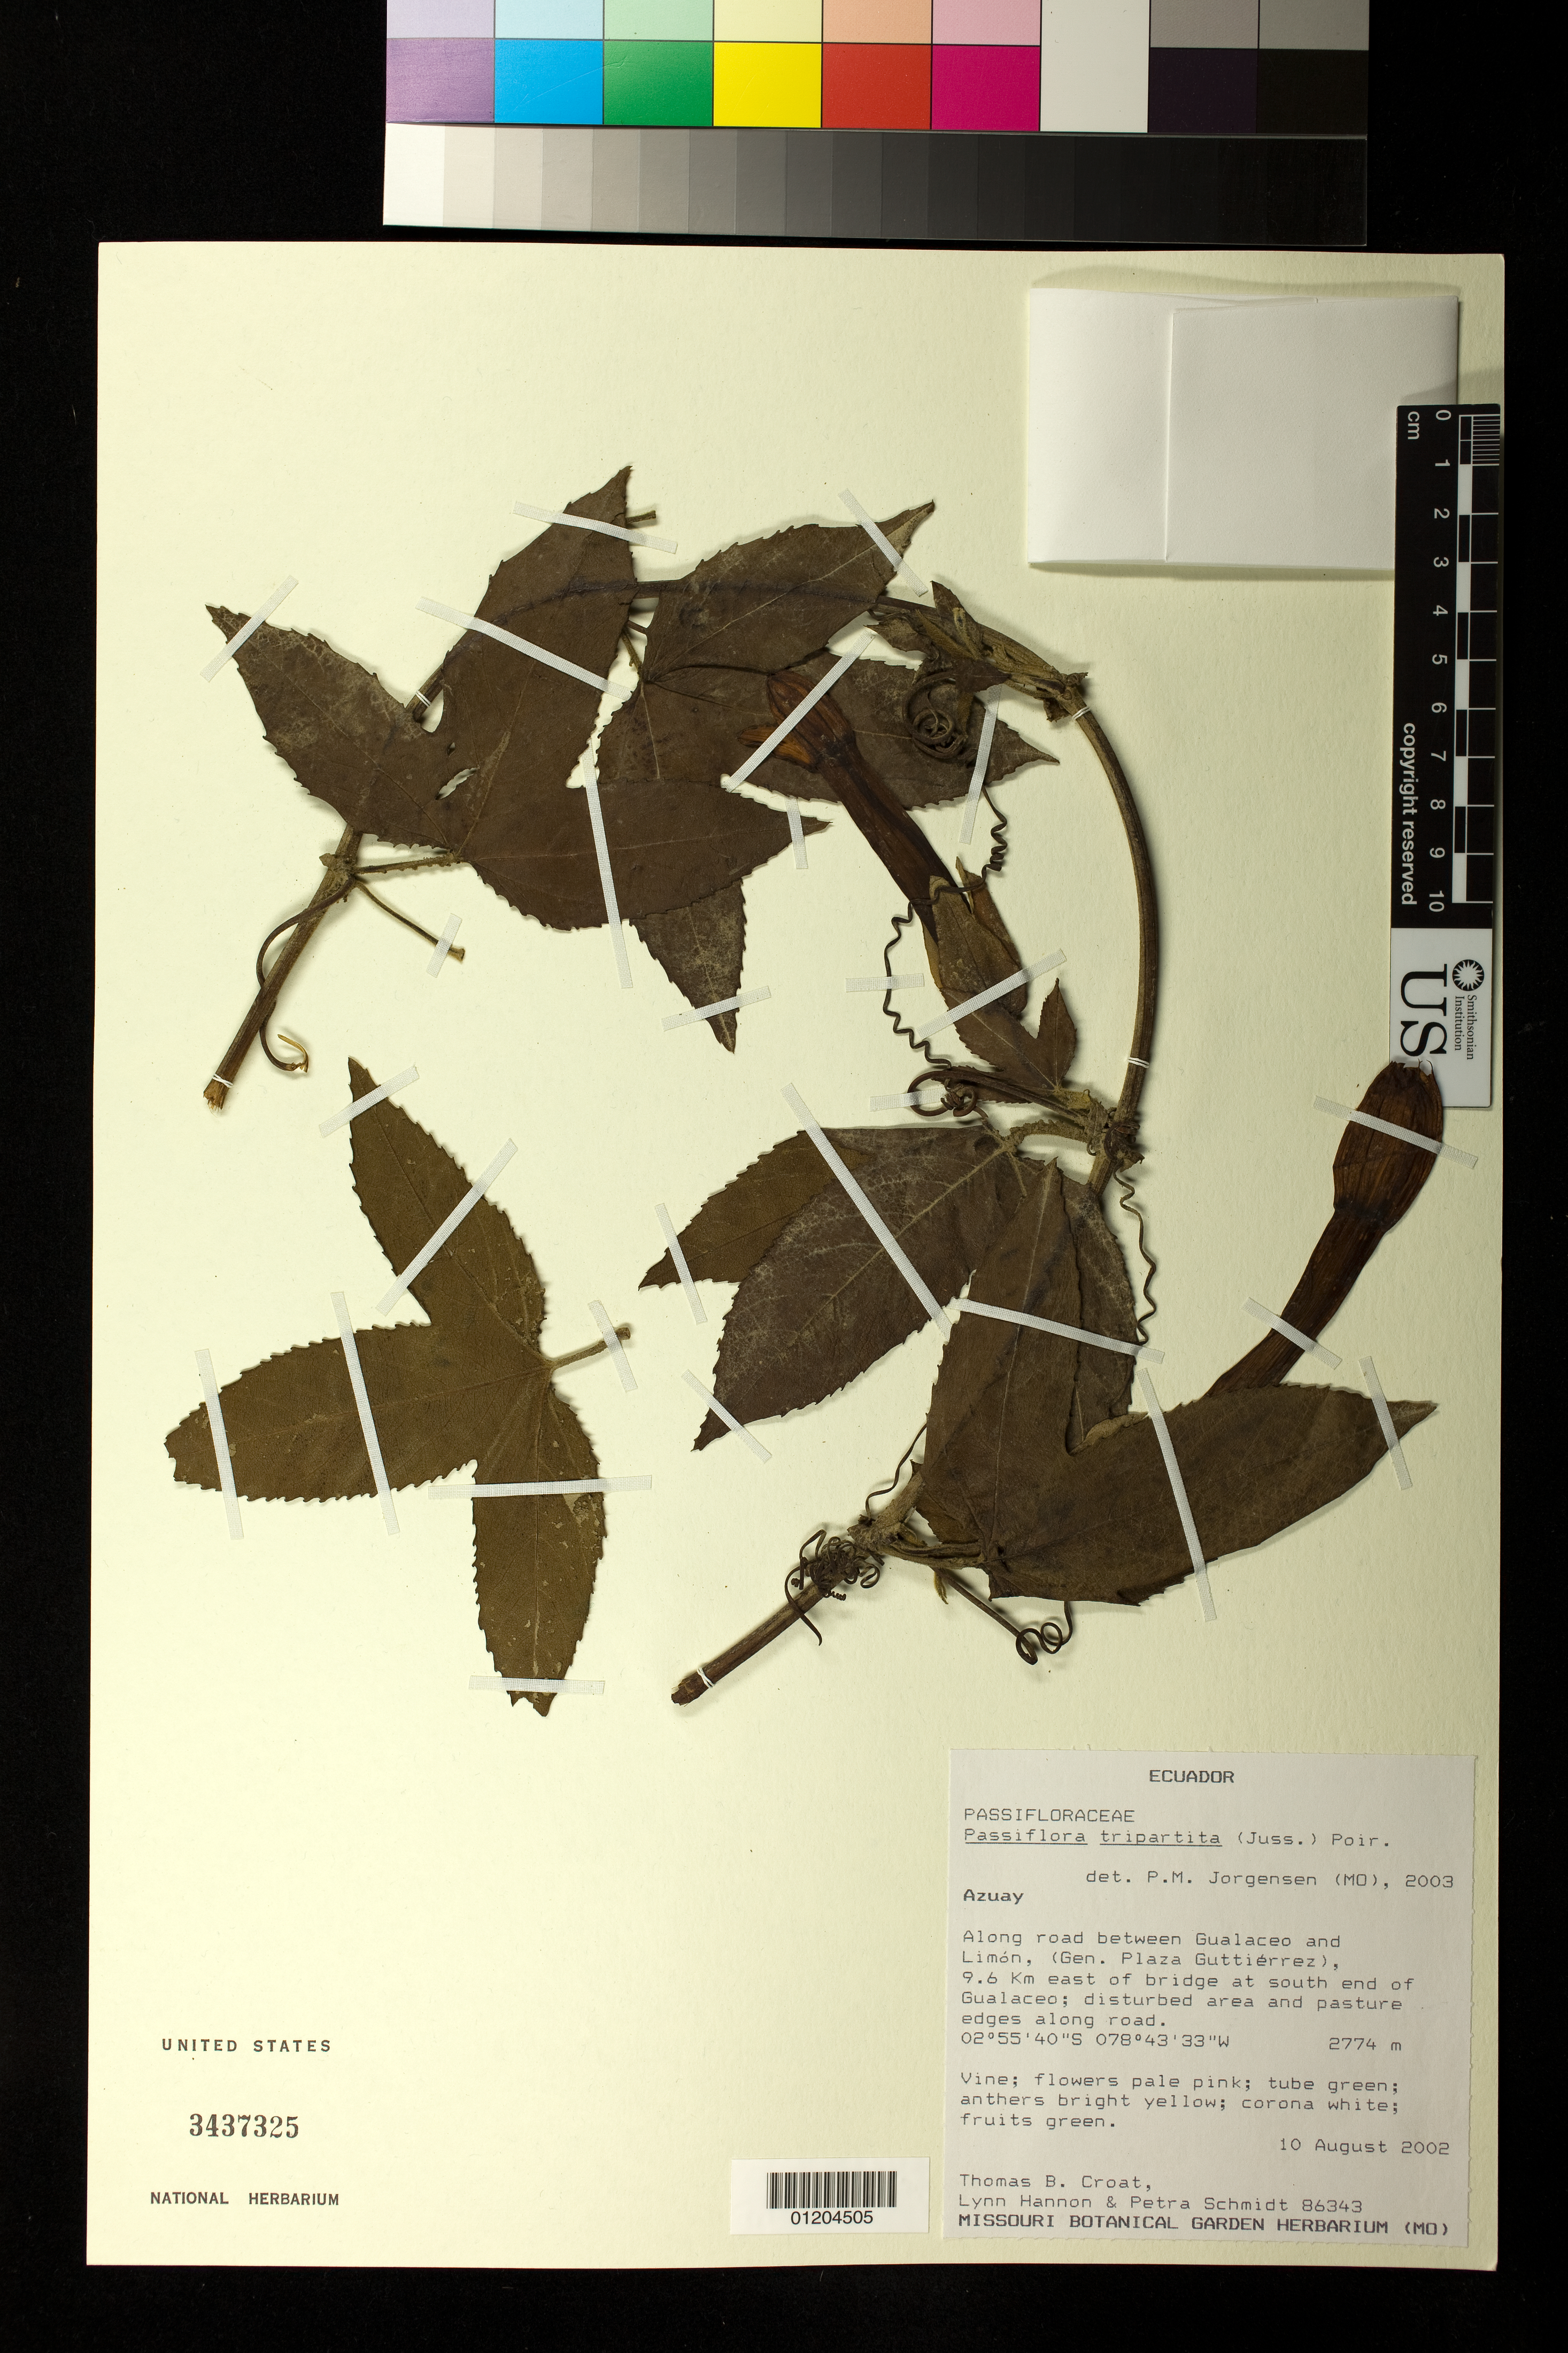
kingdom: Plantae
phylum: Tracheophyta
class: Magnoliopsida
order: Malpighiales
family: Passifloraceae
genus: Passiflora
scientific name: Passiflora tripartita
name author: (Juss.) Poir.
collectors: T. B. Croat, L. Hannon & P. Schmidt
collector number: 86343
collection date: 2002-08-10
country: Ecuador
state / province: Azuay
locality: Along road between Gualaceo and Limon, (Gen. Plaza Guttierrez), 9.6 Km east of bridge at south end of Gualaceo; disturbed area and pasture edges along road.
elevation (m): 2774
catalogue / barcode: US 3437325